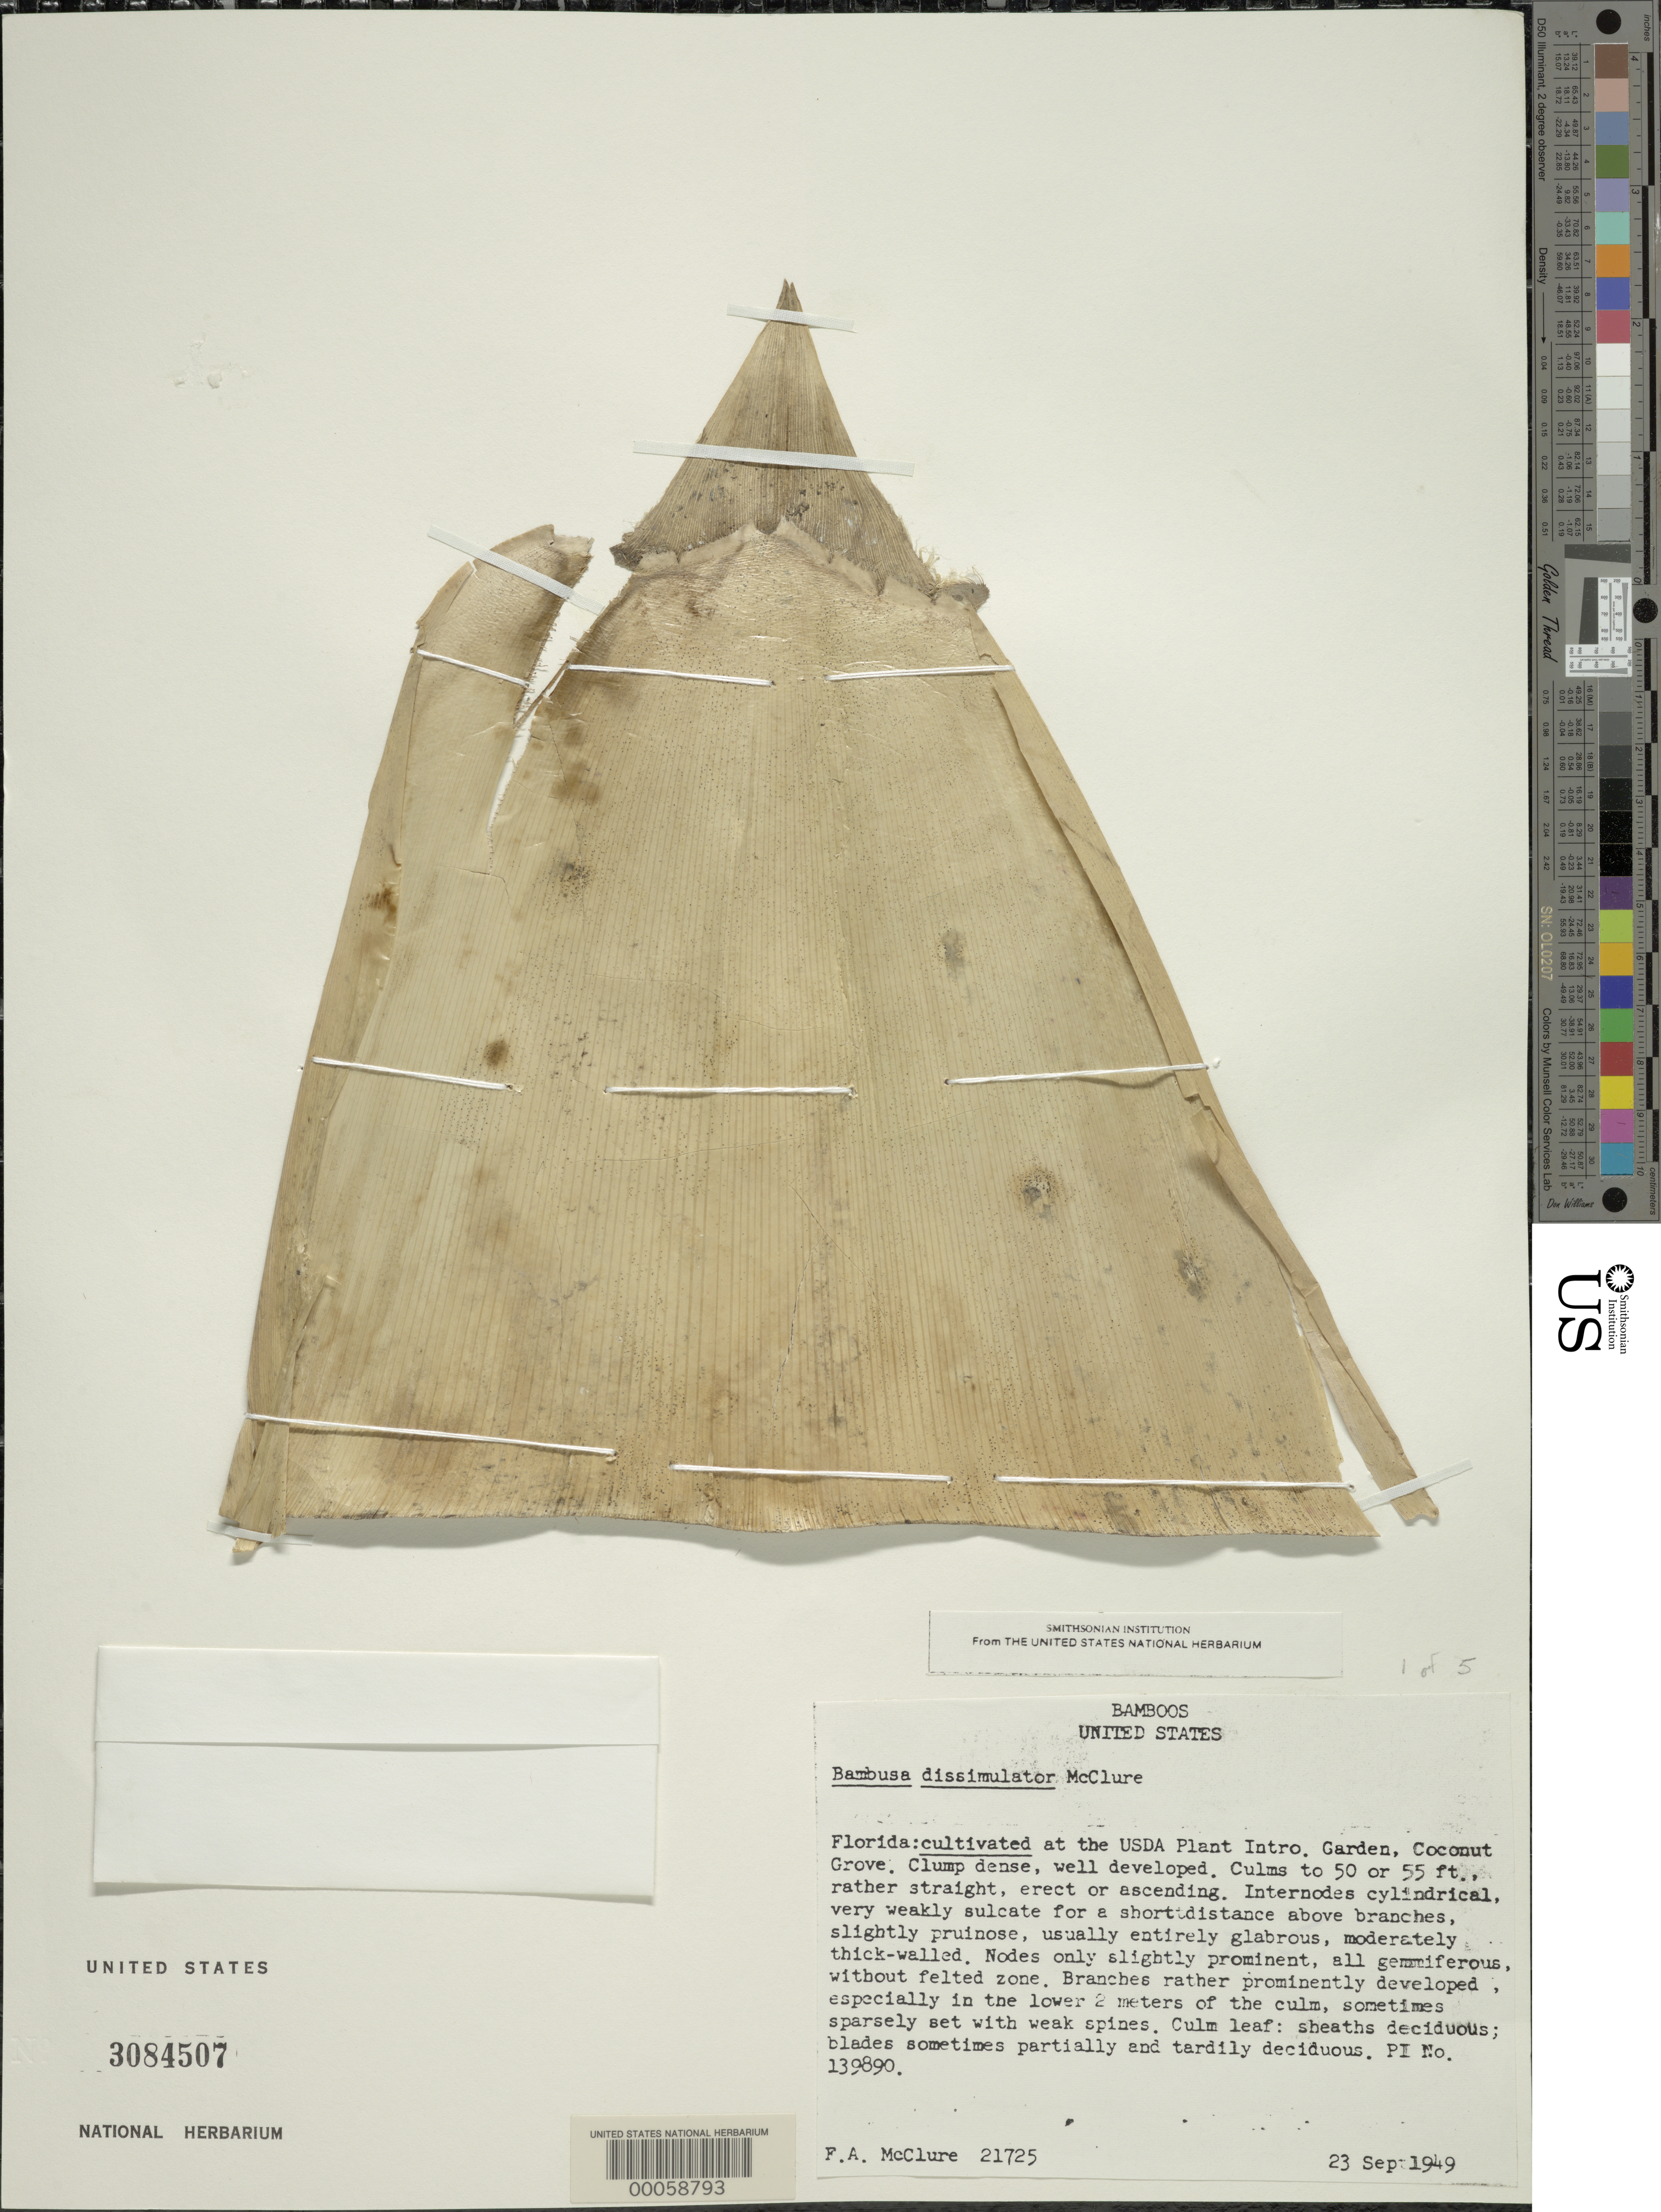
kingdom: Plantae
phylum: Tracheophyta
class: Liliopsida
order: Poales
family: Poaceae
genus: Bambusa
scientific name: Bambusa dissimulator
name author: McClure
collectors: J. N. Rose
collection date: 1969-09-27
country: United States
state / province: Florida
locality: Coconut Grove, former home of David Fairchild, the Kampong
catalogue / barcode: US 3084507